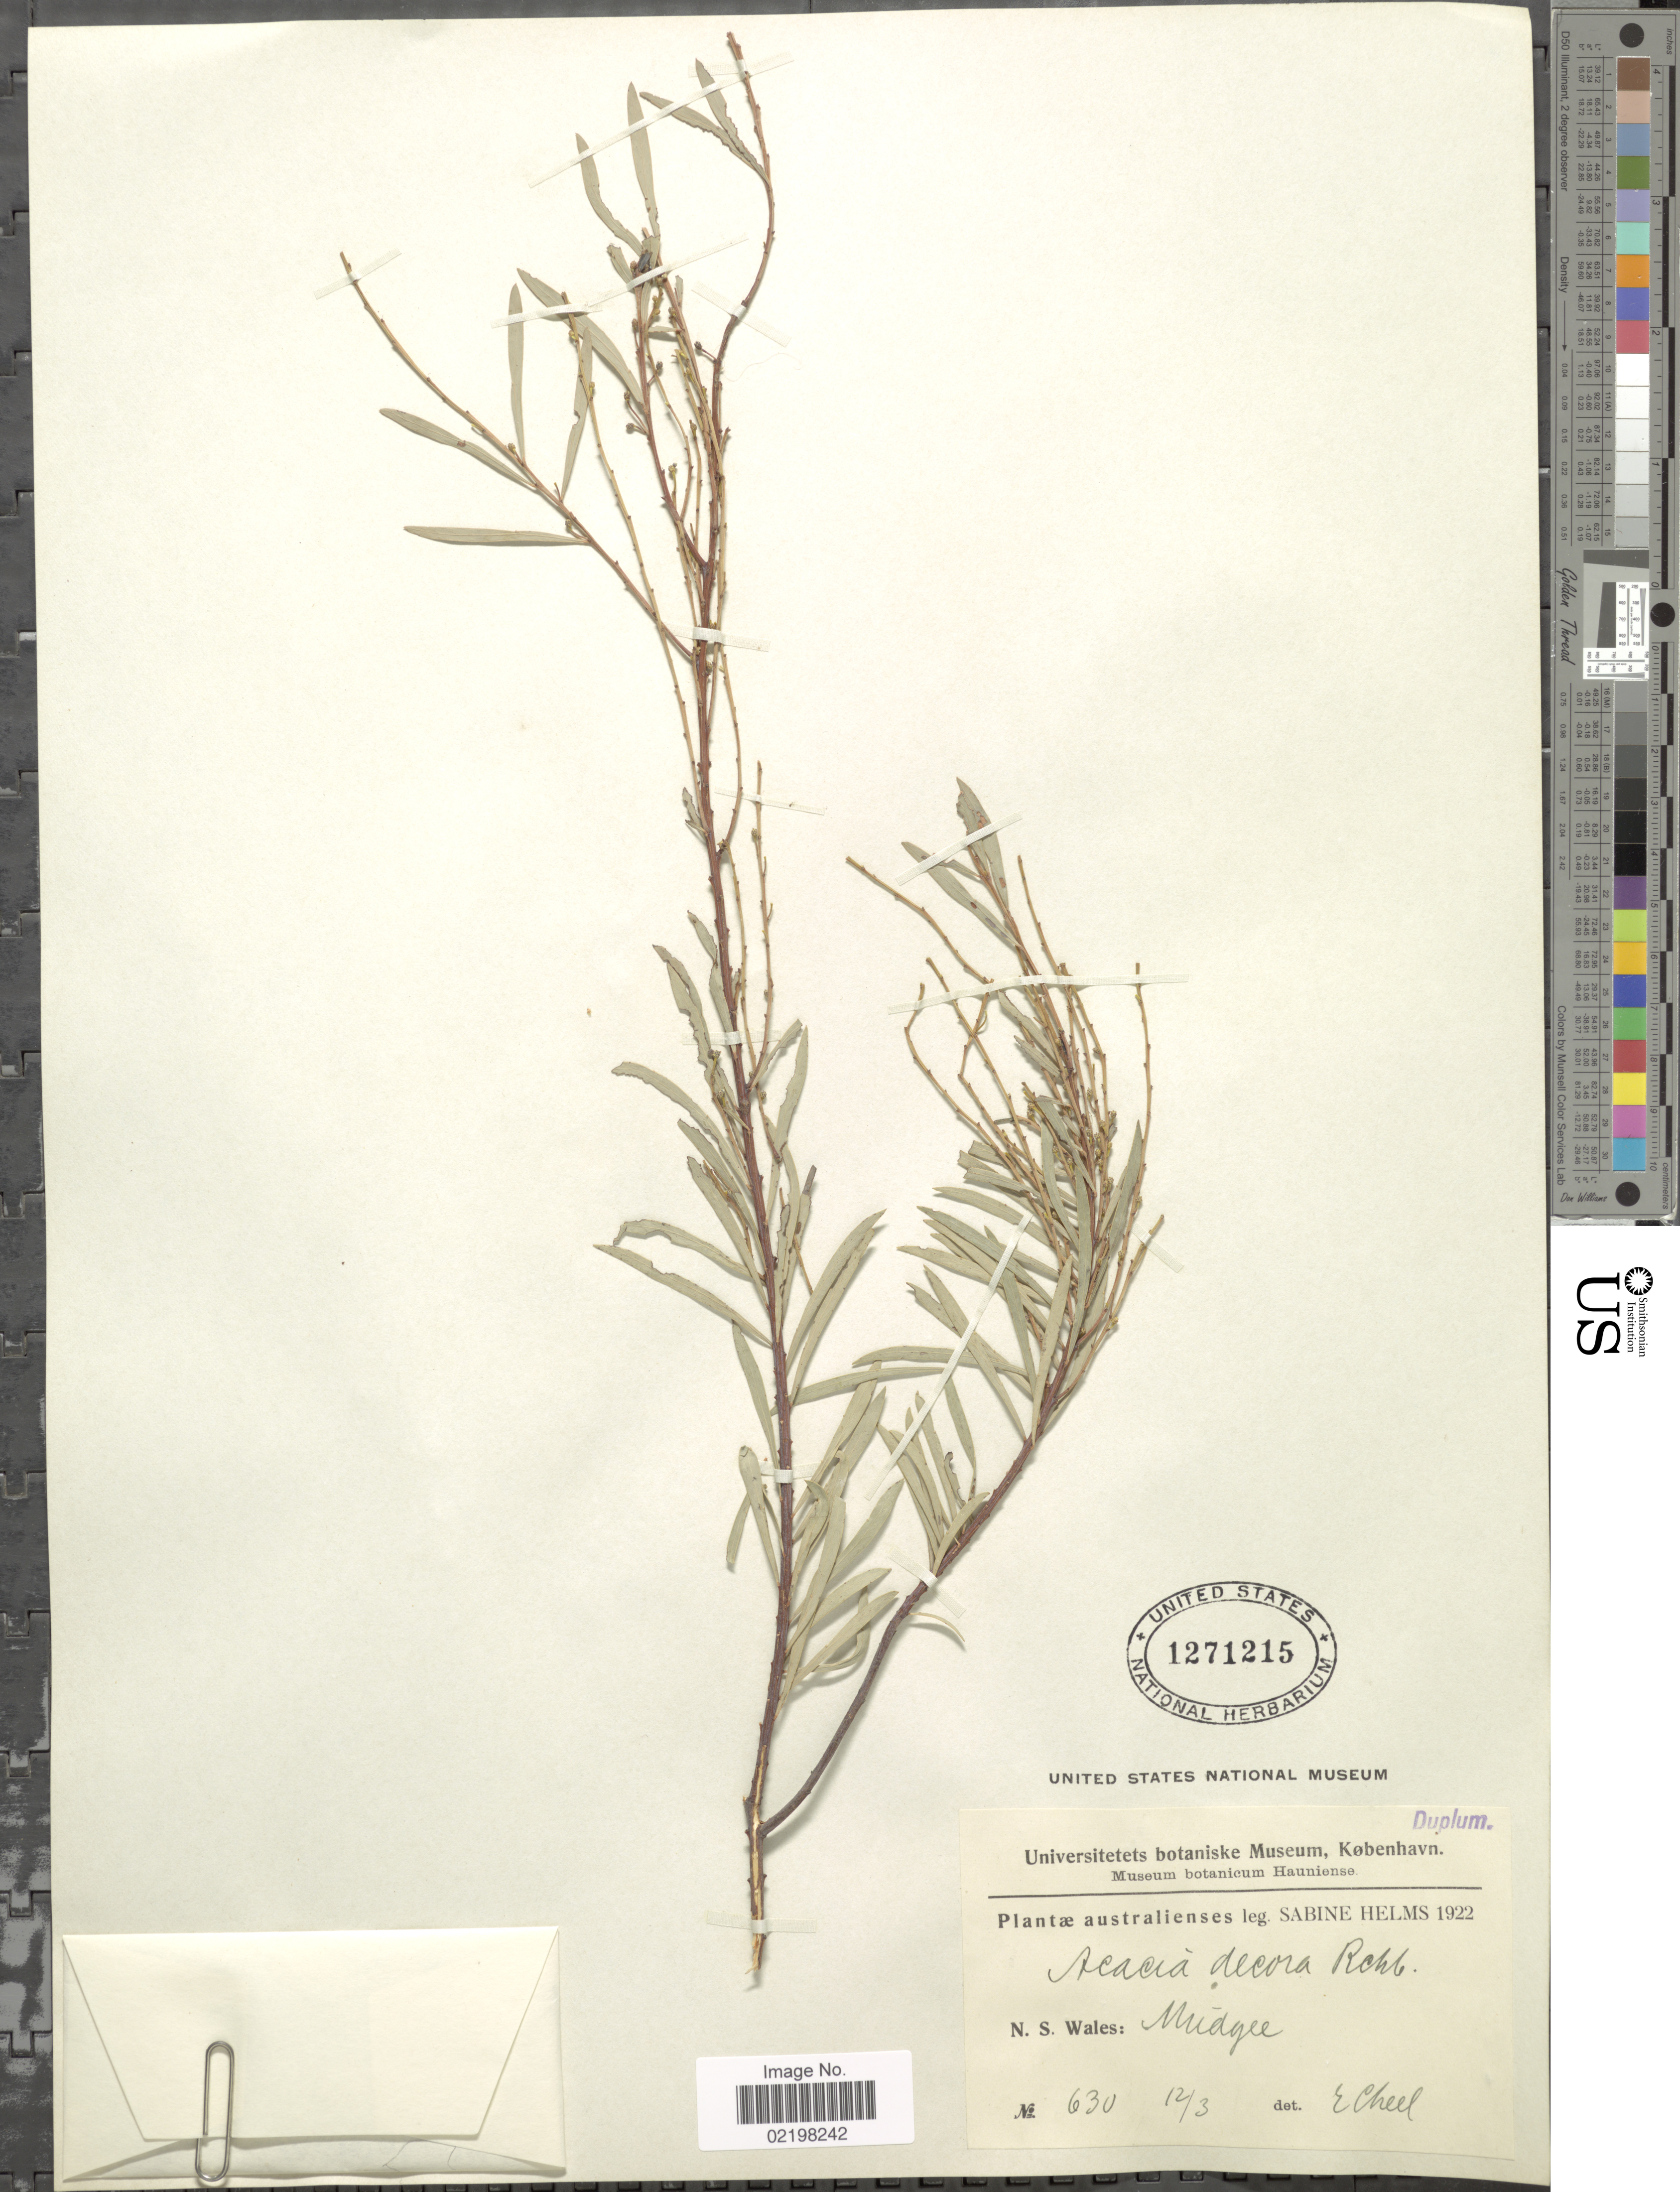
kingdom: Plantae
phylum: Tracheophyta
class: Magnoliopsida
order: Fabales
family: Fabaceae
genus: Acacia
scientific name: Acacia decora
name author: Rchb. f.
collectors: S. Helms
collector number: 630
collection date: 1922-03-12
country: Australia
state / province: New South Wales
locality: N.S. Wales: Mudgee.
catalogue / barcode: US 1271215